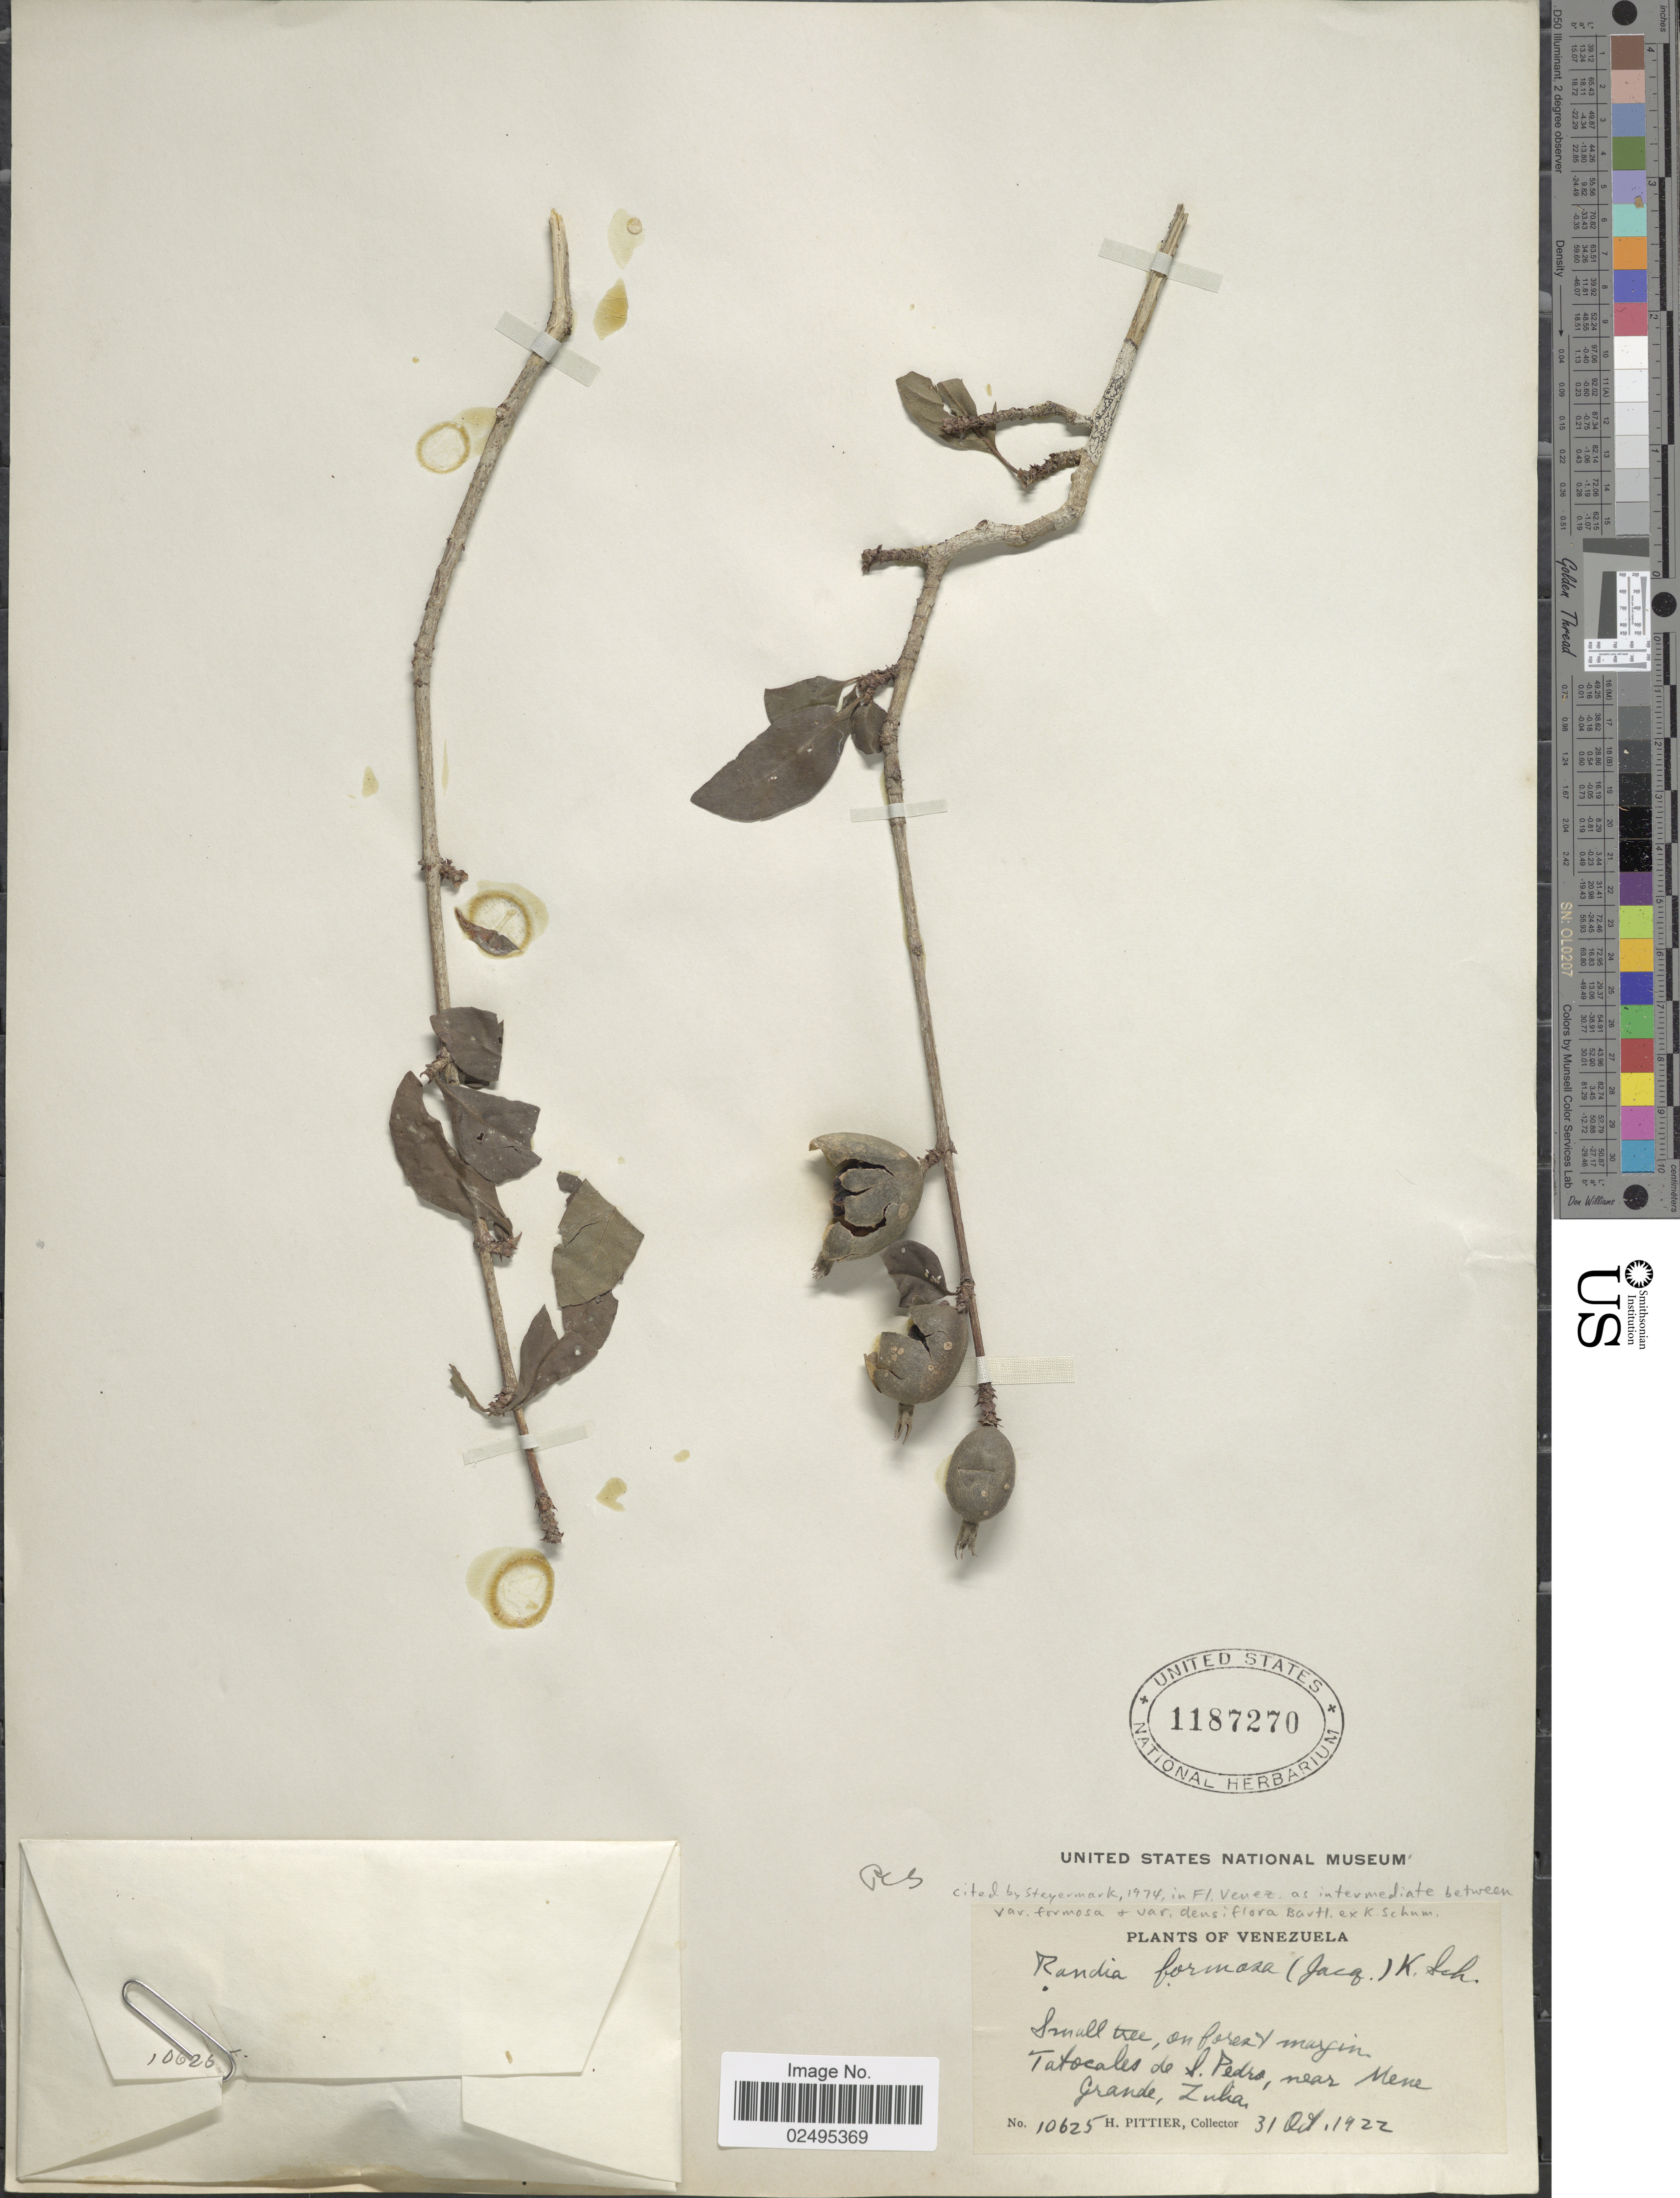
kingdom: Plantae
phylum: Tracheophyta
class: Magnoliopsida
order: Gentianales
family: Rubiaceae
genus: Rosenbergiodendron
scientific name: Rosenbergiodendron formosum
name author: (Jacq.) Fagerl.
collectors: H. F. Pittier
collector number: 10625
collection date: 1922-10-31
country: Venezuela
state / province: Zulia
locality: Tatocales de S. Pedro, near Mene Grande, Zulia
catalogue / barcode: US 1187270